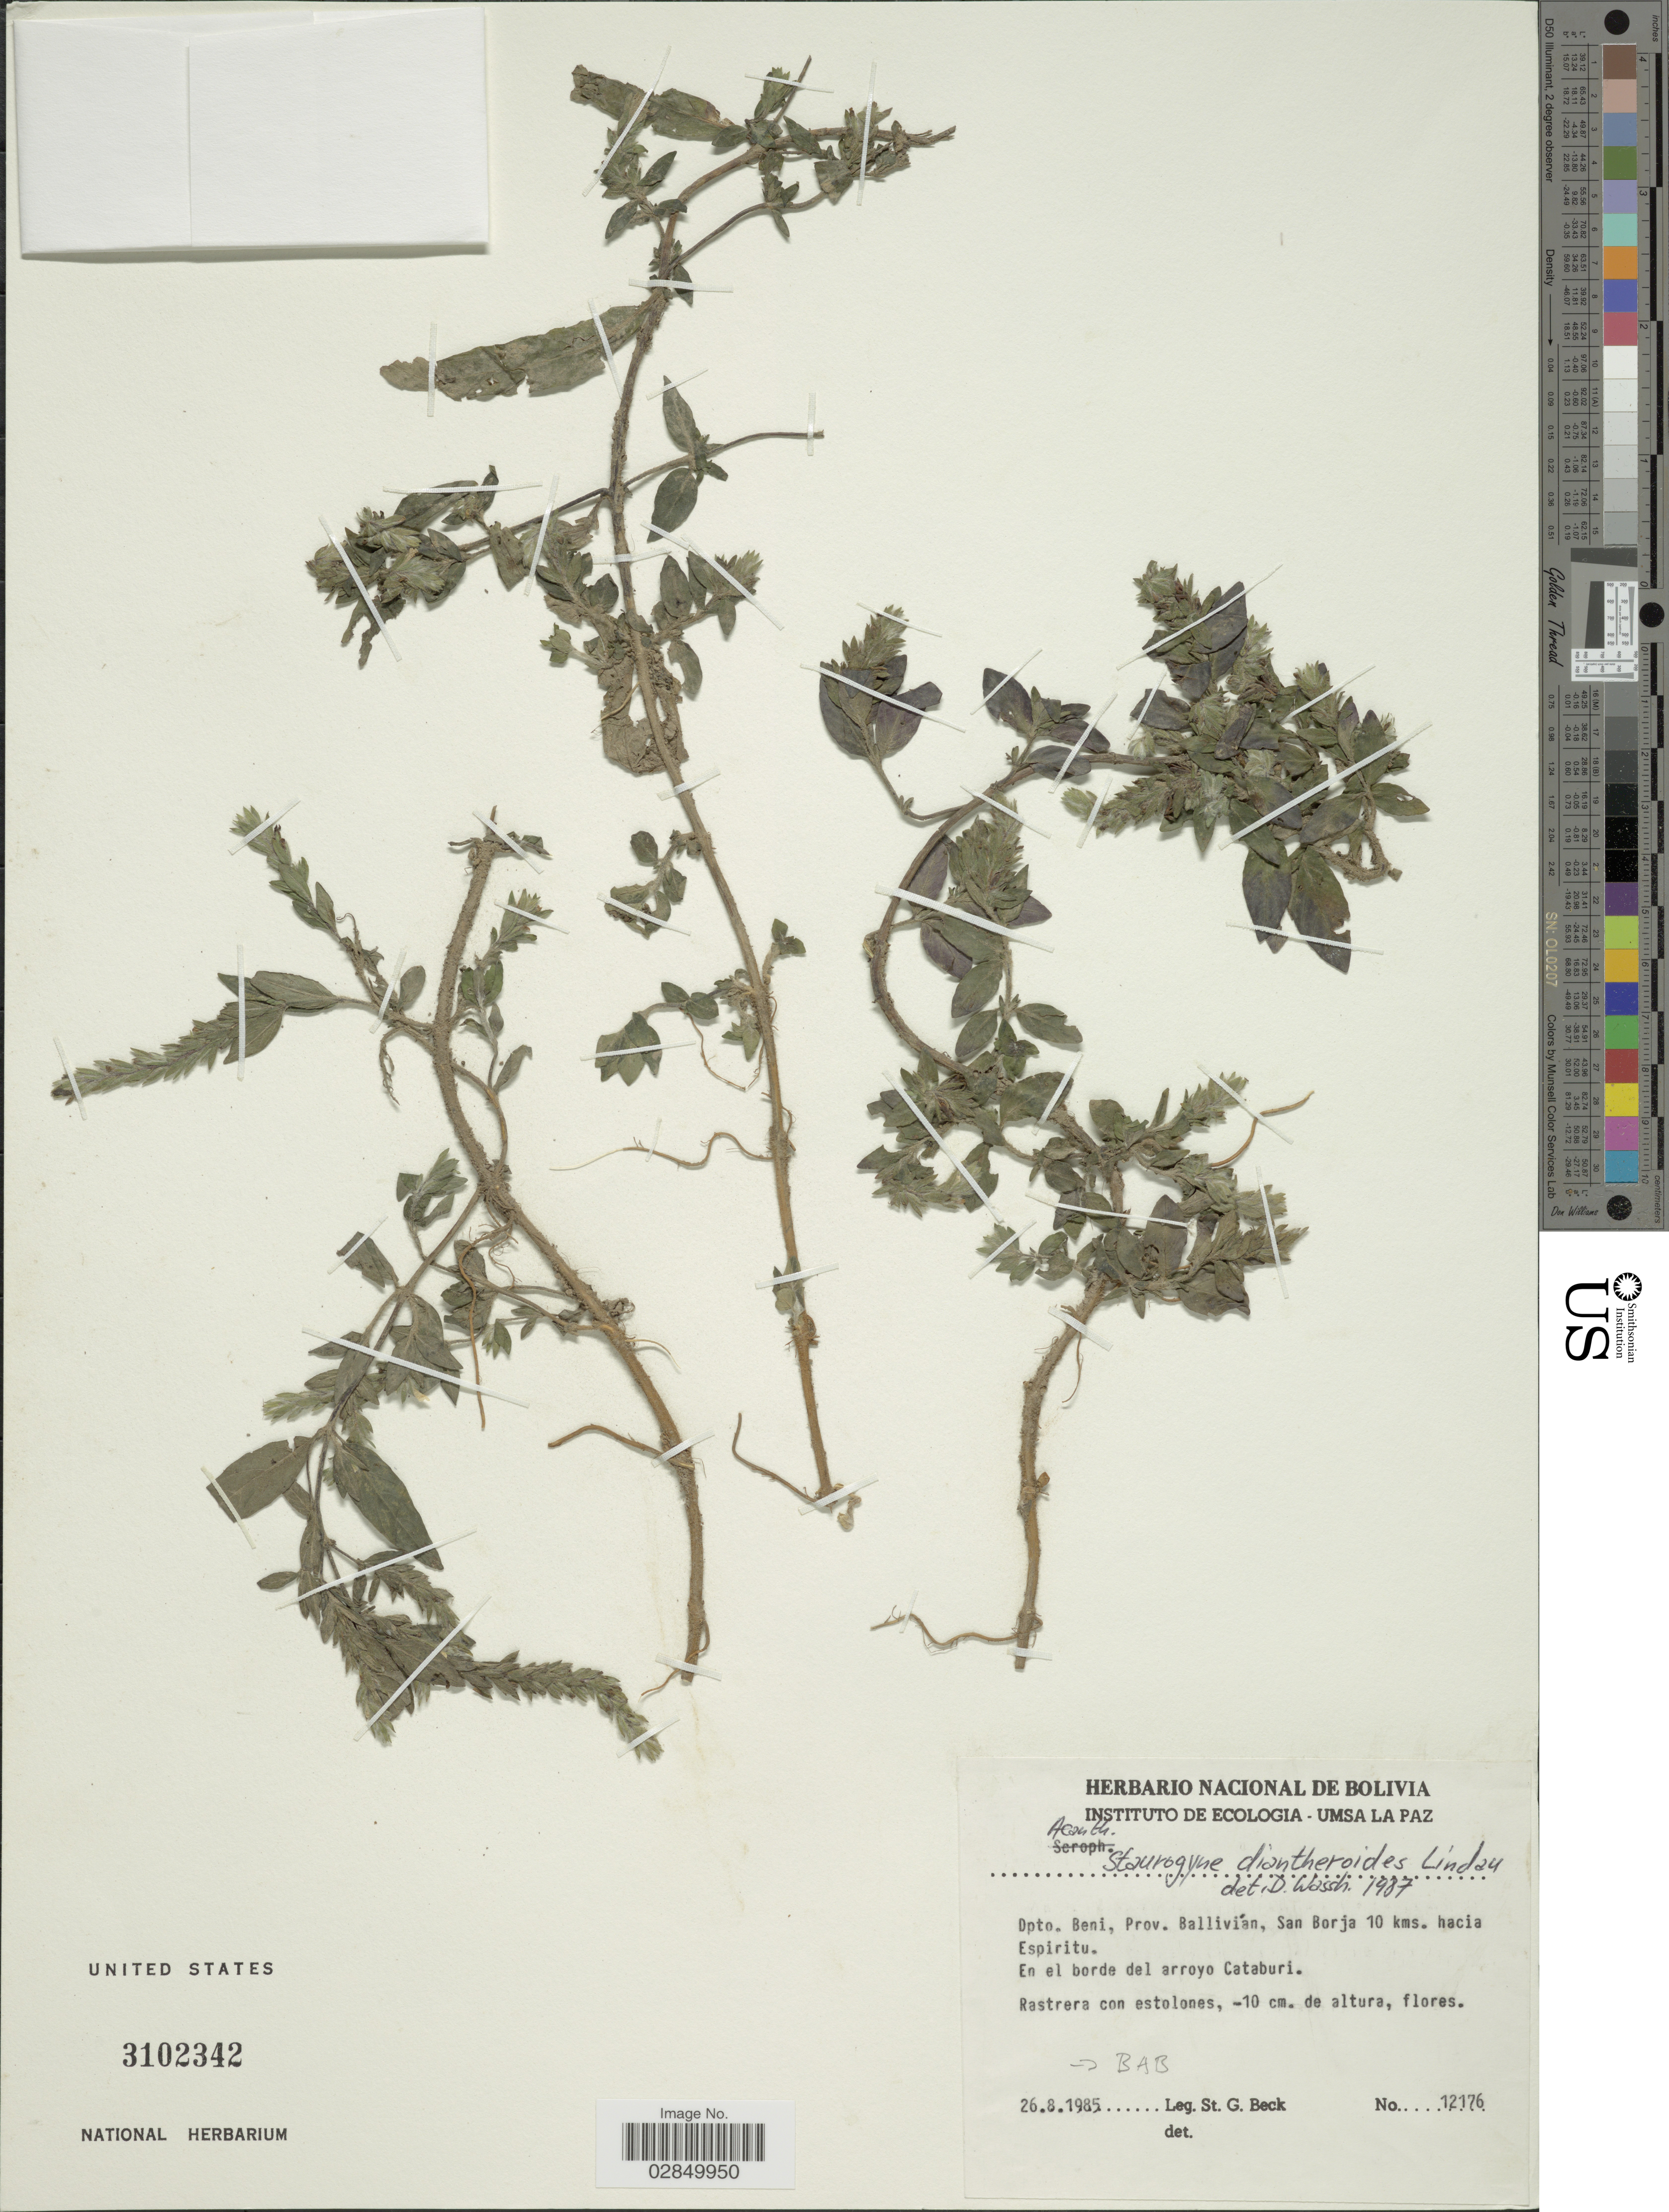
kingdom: Plantae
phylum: Tracheophyta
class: Magnoliopsida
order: Lamiales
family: Acanthaceae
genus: Staurogyne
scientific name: Staurogyne diantheroides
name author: Lindau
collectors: S. Beck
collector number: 12176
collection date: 1985-08-26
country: Bolivia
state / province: Beni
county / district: Ballivián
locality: San Borja 10 kms. hacia Espiritu. En el borde del arroyo Cataburi.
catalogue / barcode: US 3102342